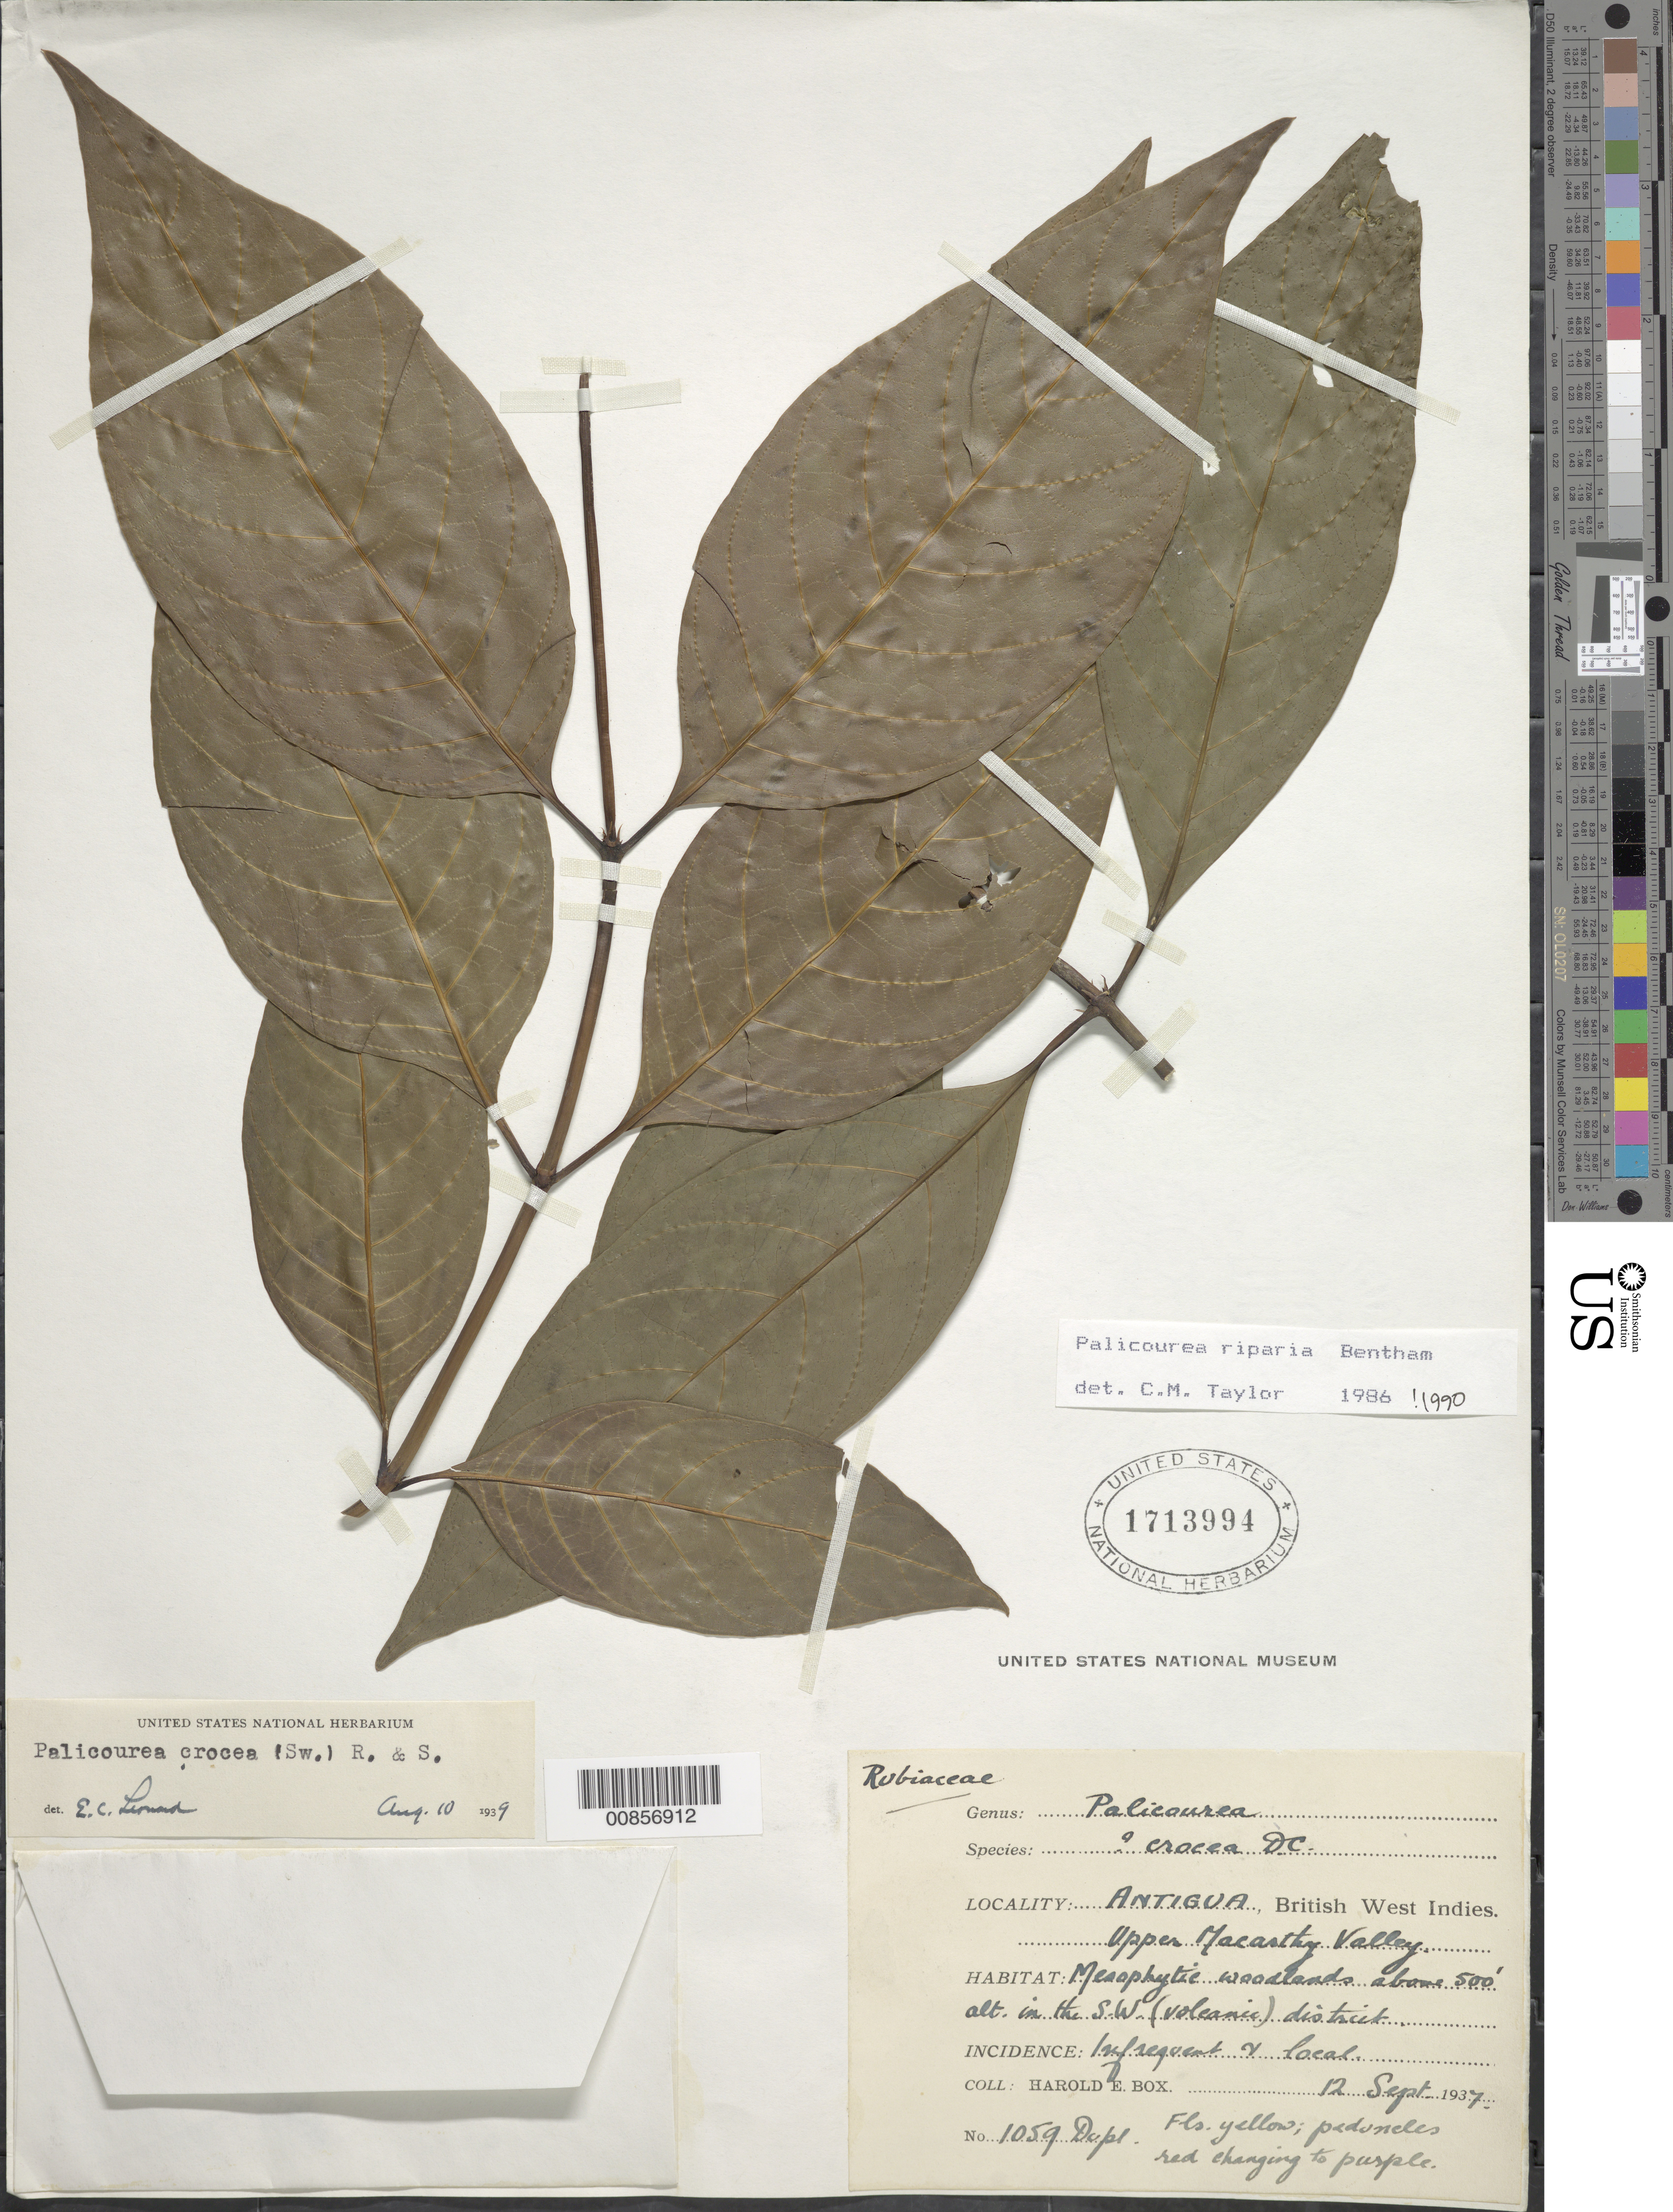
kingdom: Plantae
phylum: Tracheophyta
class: Magnoliopsida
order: Gentianales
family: Rubiaceae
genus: Palicourea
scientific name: Palicourea croceoides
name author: Desv. ex Ham.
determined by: Taylor, Charlotte M.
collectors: H. E. Box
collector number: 1059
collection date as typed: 12 Sep 1937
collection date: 1937-09-12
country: Antigua and Barbuda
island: Leeward Is.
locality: Upper Macarthy Valley; SW (volcanic) district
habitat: Mesophytic woodlands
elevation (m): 152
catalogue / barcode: US 1713994